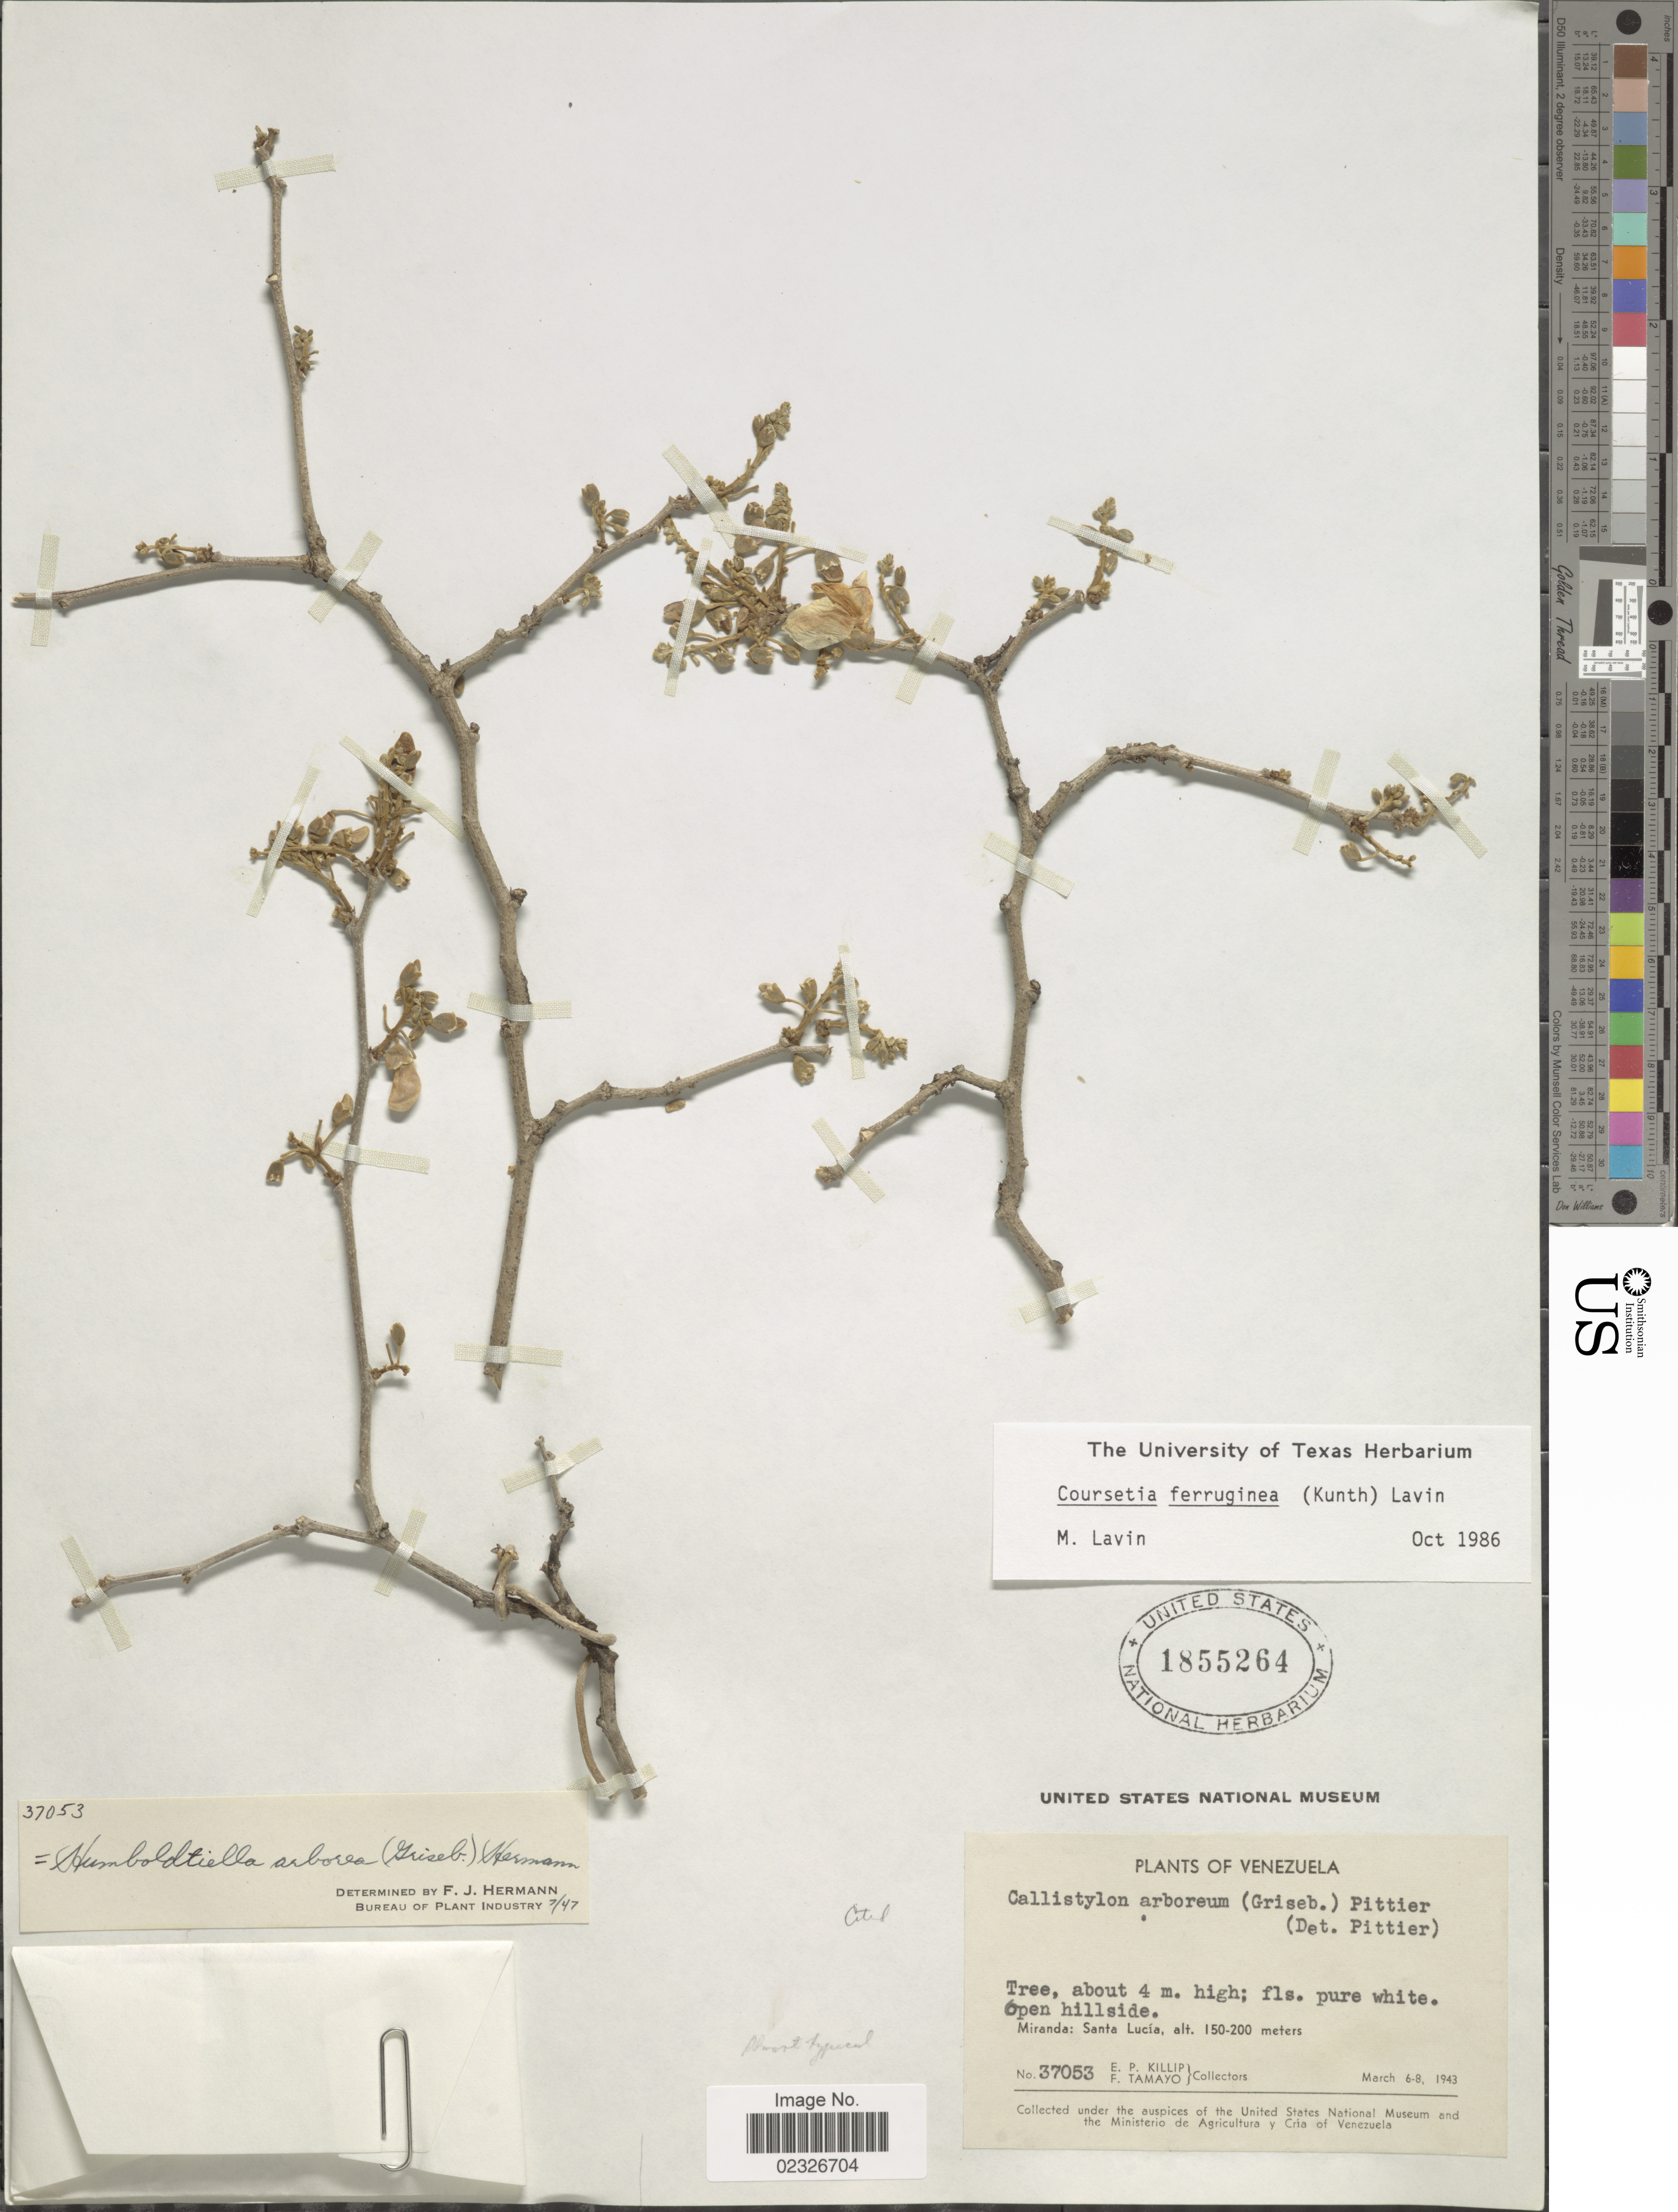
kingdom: Plantae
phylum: Tracheophyta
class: Magnoliopsida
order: Fabales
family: Fabaceae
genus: Coursetia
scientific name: Coursetia ferruginea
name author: (Kunth) Lavin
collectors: E. P. Killip & F. Tamayo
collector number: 37053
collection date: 1943-03-06/1943-03-08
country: Venezuela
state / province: Miranda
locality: Miranda: Santa Lucia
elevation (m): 150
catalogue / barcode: US 1855264